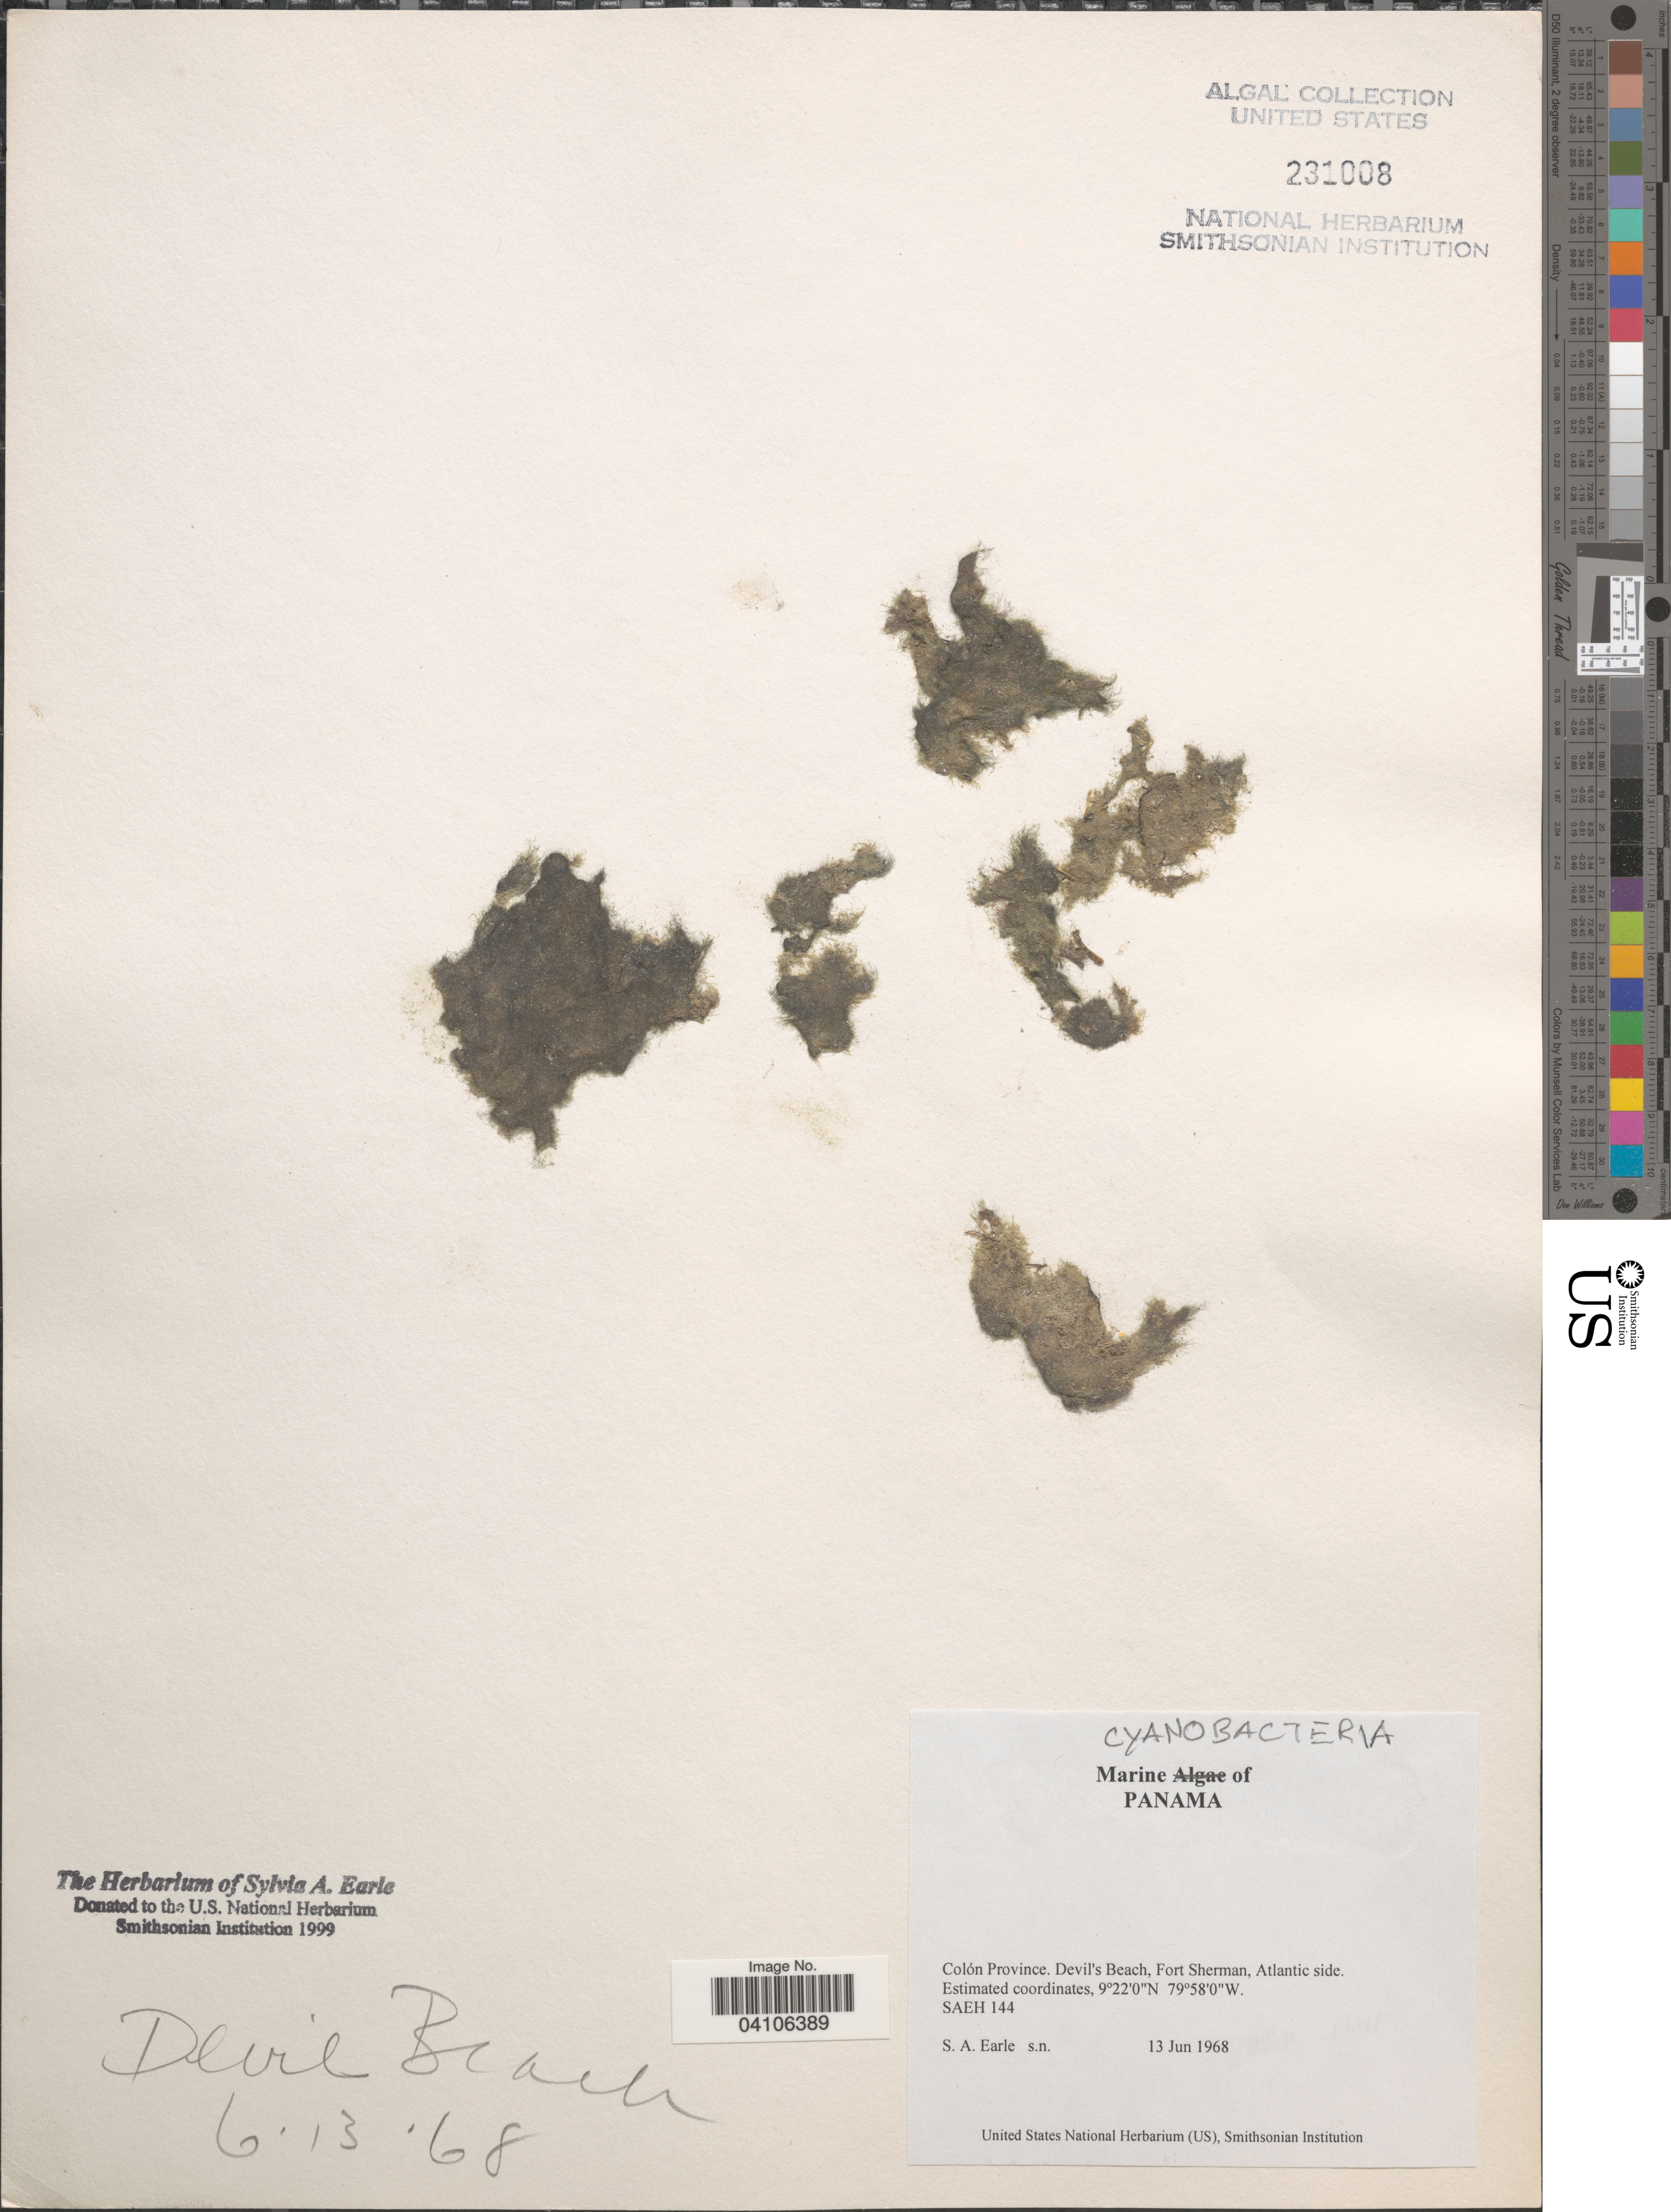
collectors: S. A. Earle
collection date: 1968-06-13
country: Panama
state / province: Colón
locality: Devil's Beach, Fort Sherman, Atlantic side.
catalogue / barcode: US 231008